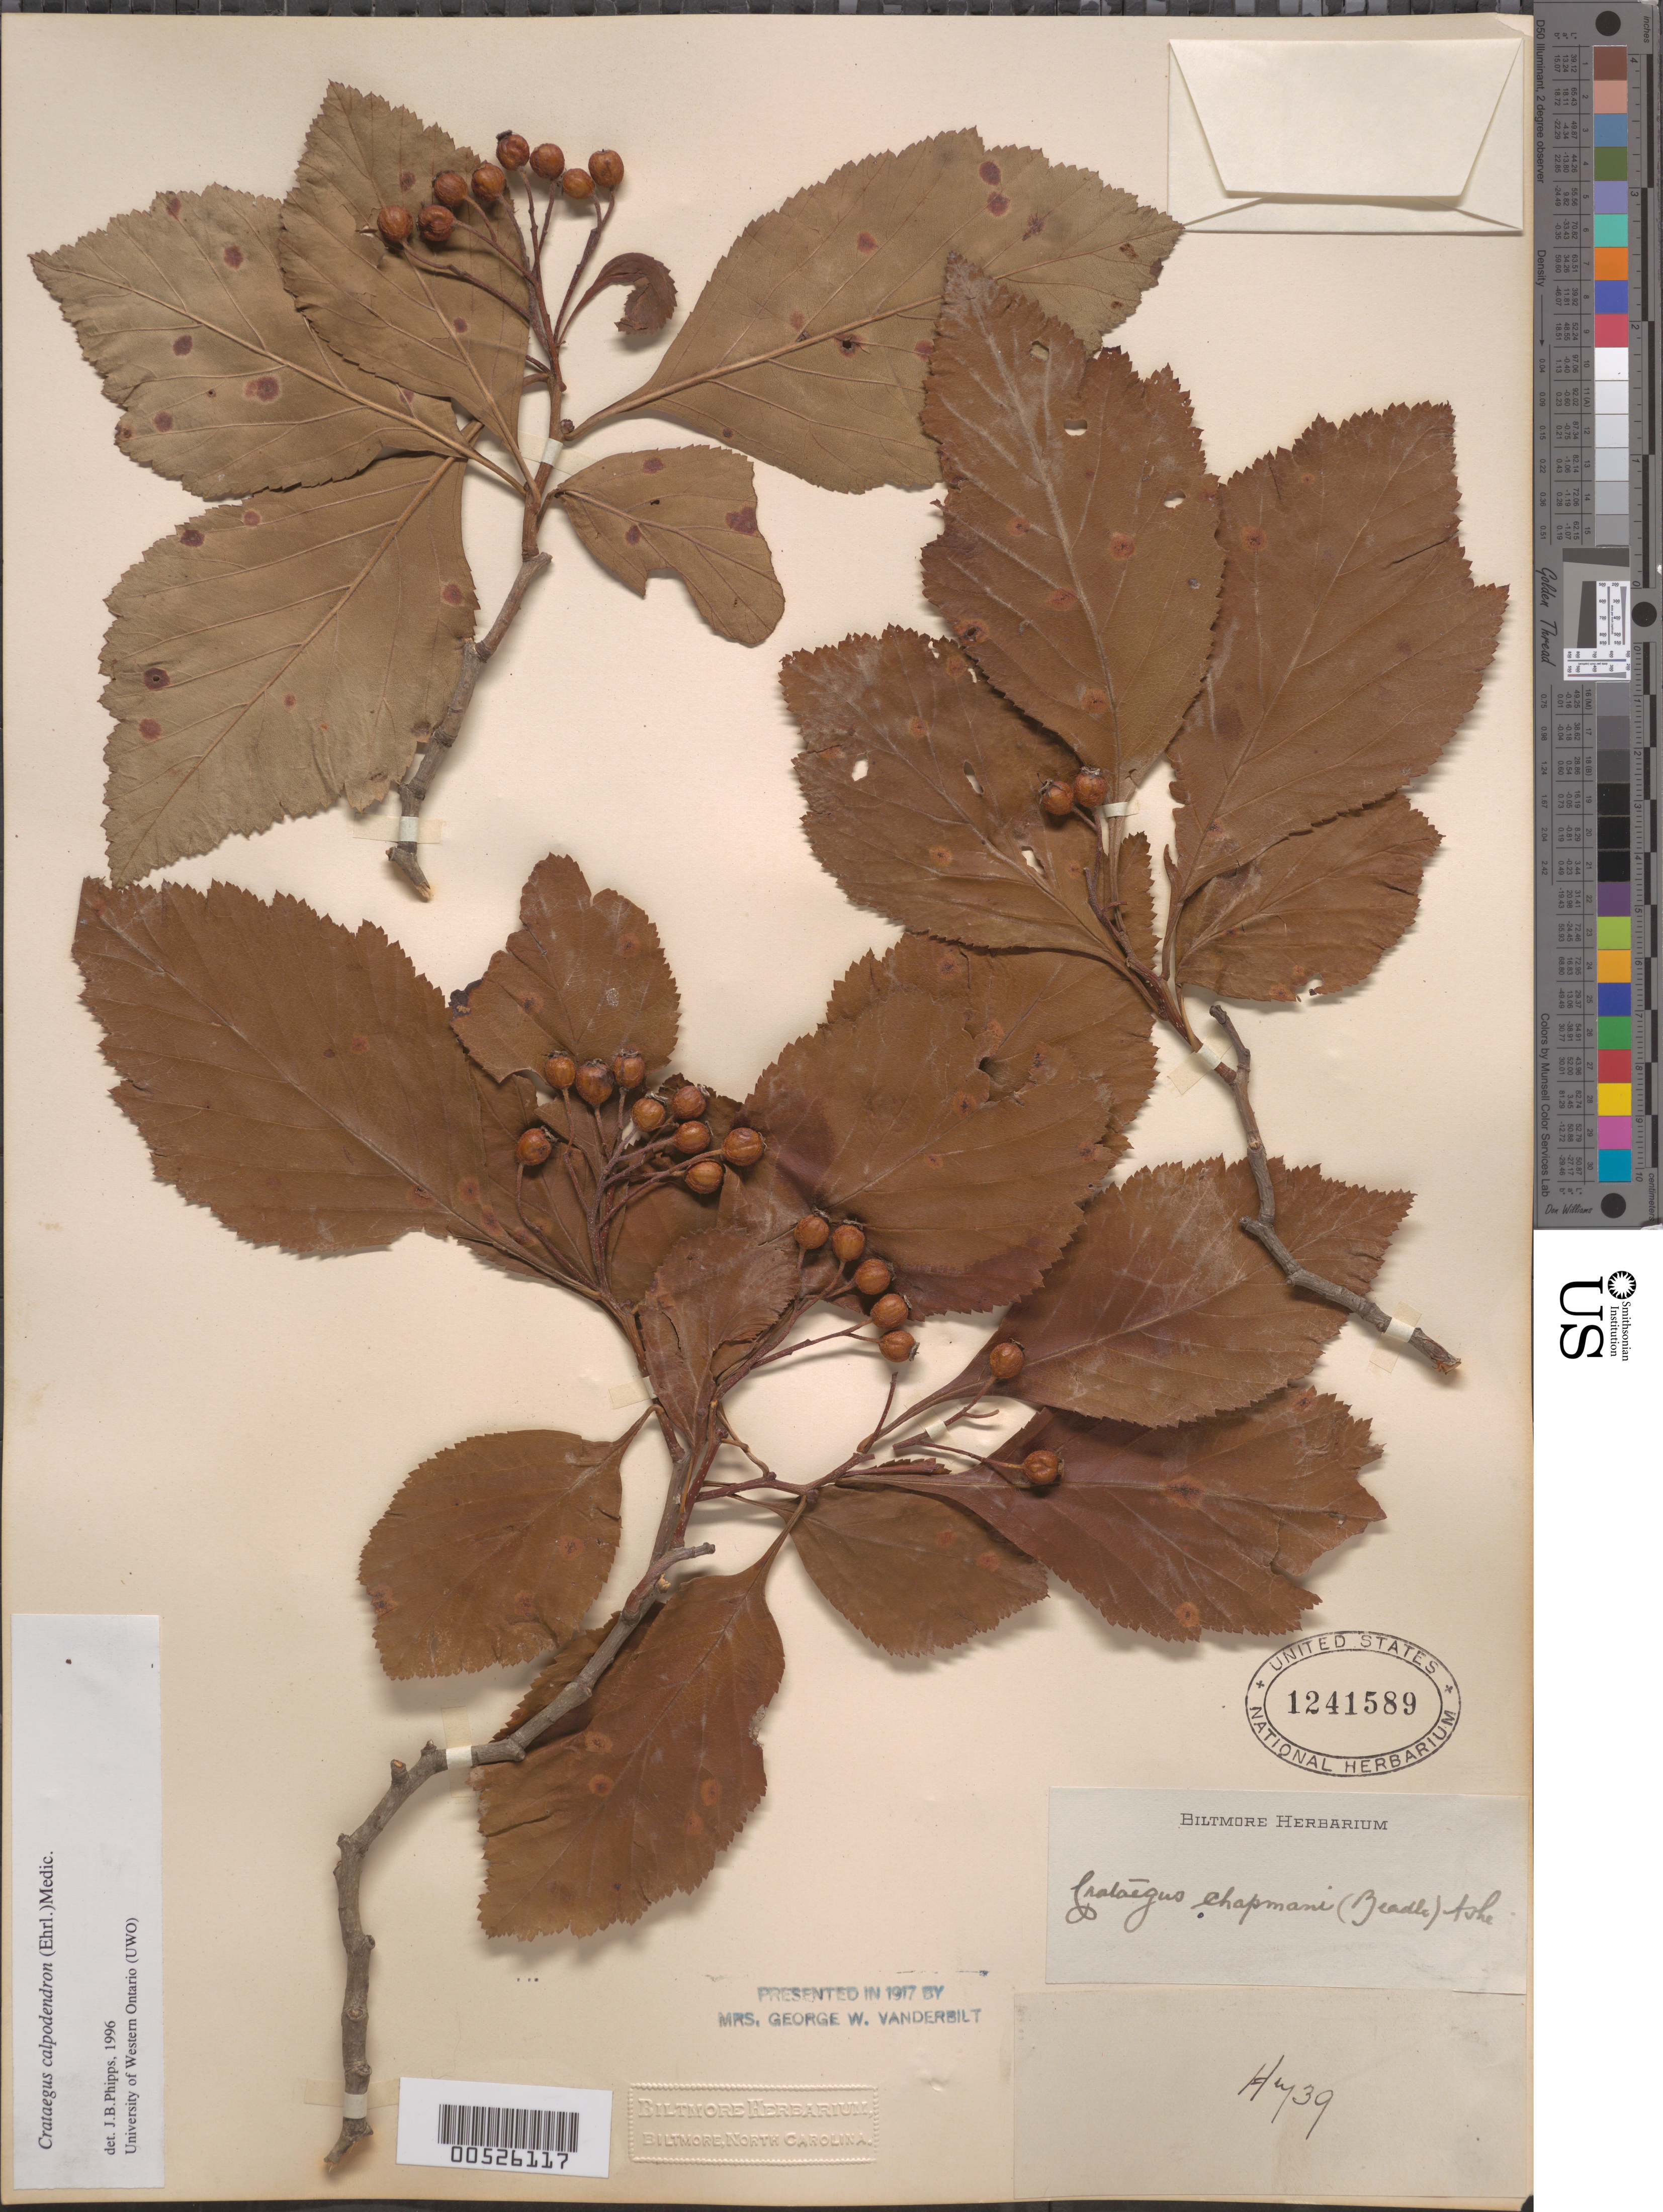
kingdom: Plantae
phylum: Tracheophyta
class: Magnoliopsida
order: Rosales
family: Rosaceae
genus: Crataegus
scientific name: Crataegus calpodendron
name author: (Ehrh.) Medik.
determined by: Phipps, James B., (UWO), University of Western Ontario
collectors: ex herb. Biltmore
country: United States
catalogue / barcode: US 1241589